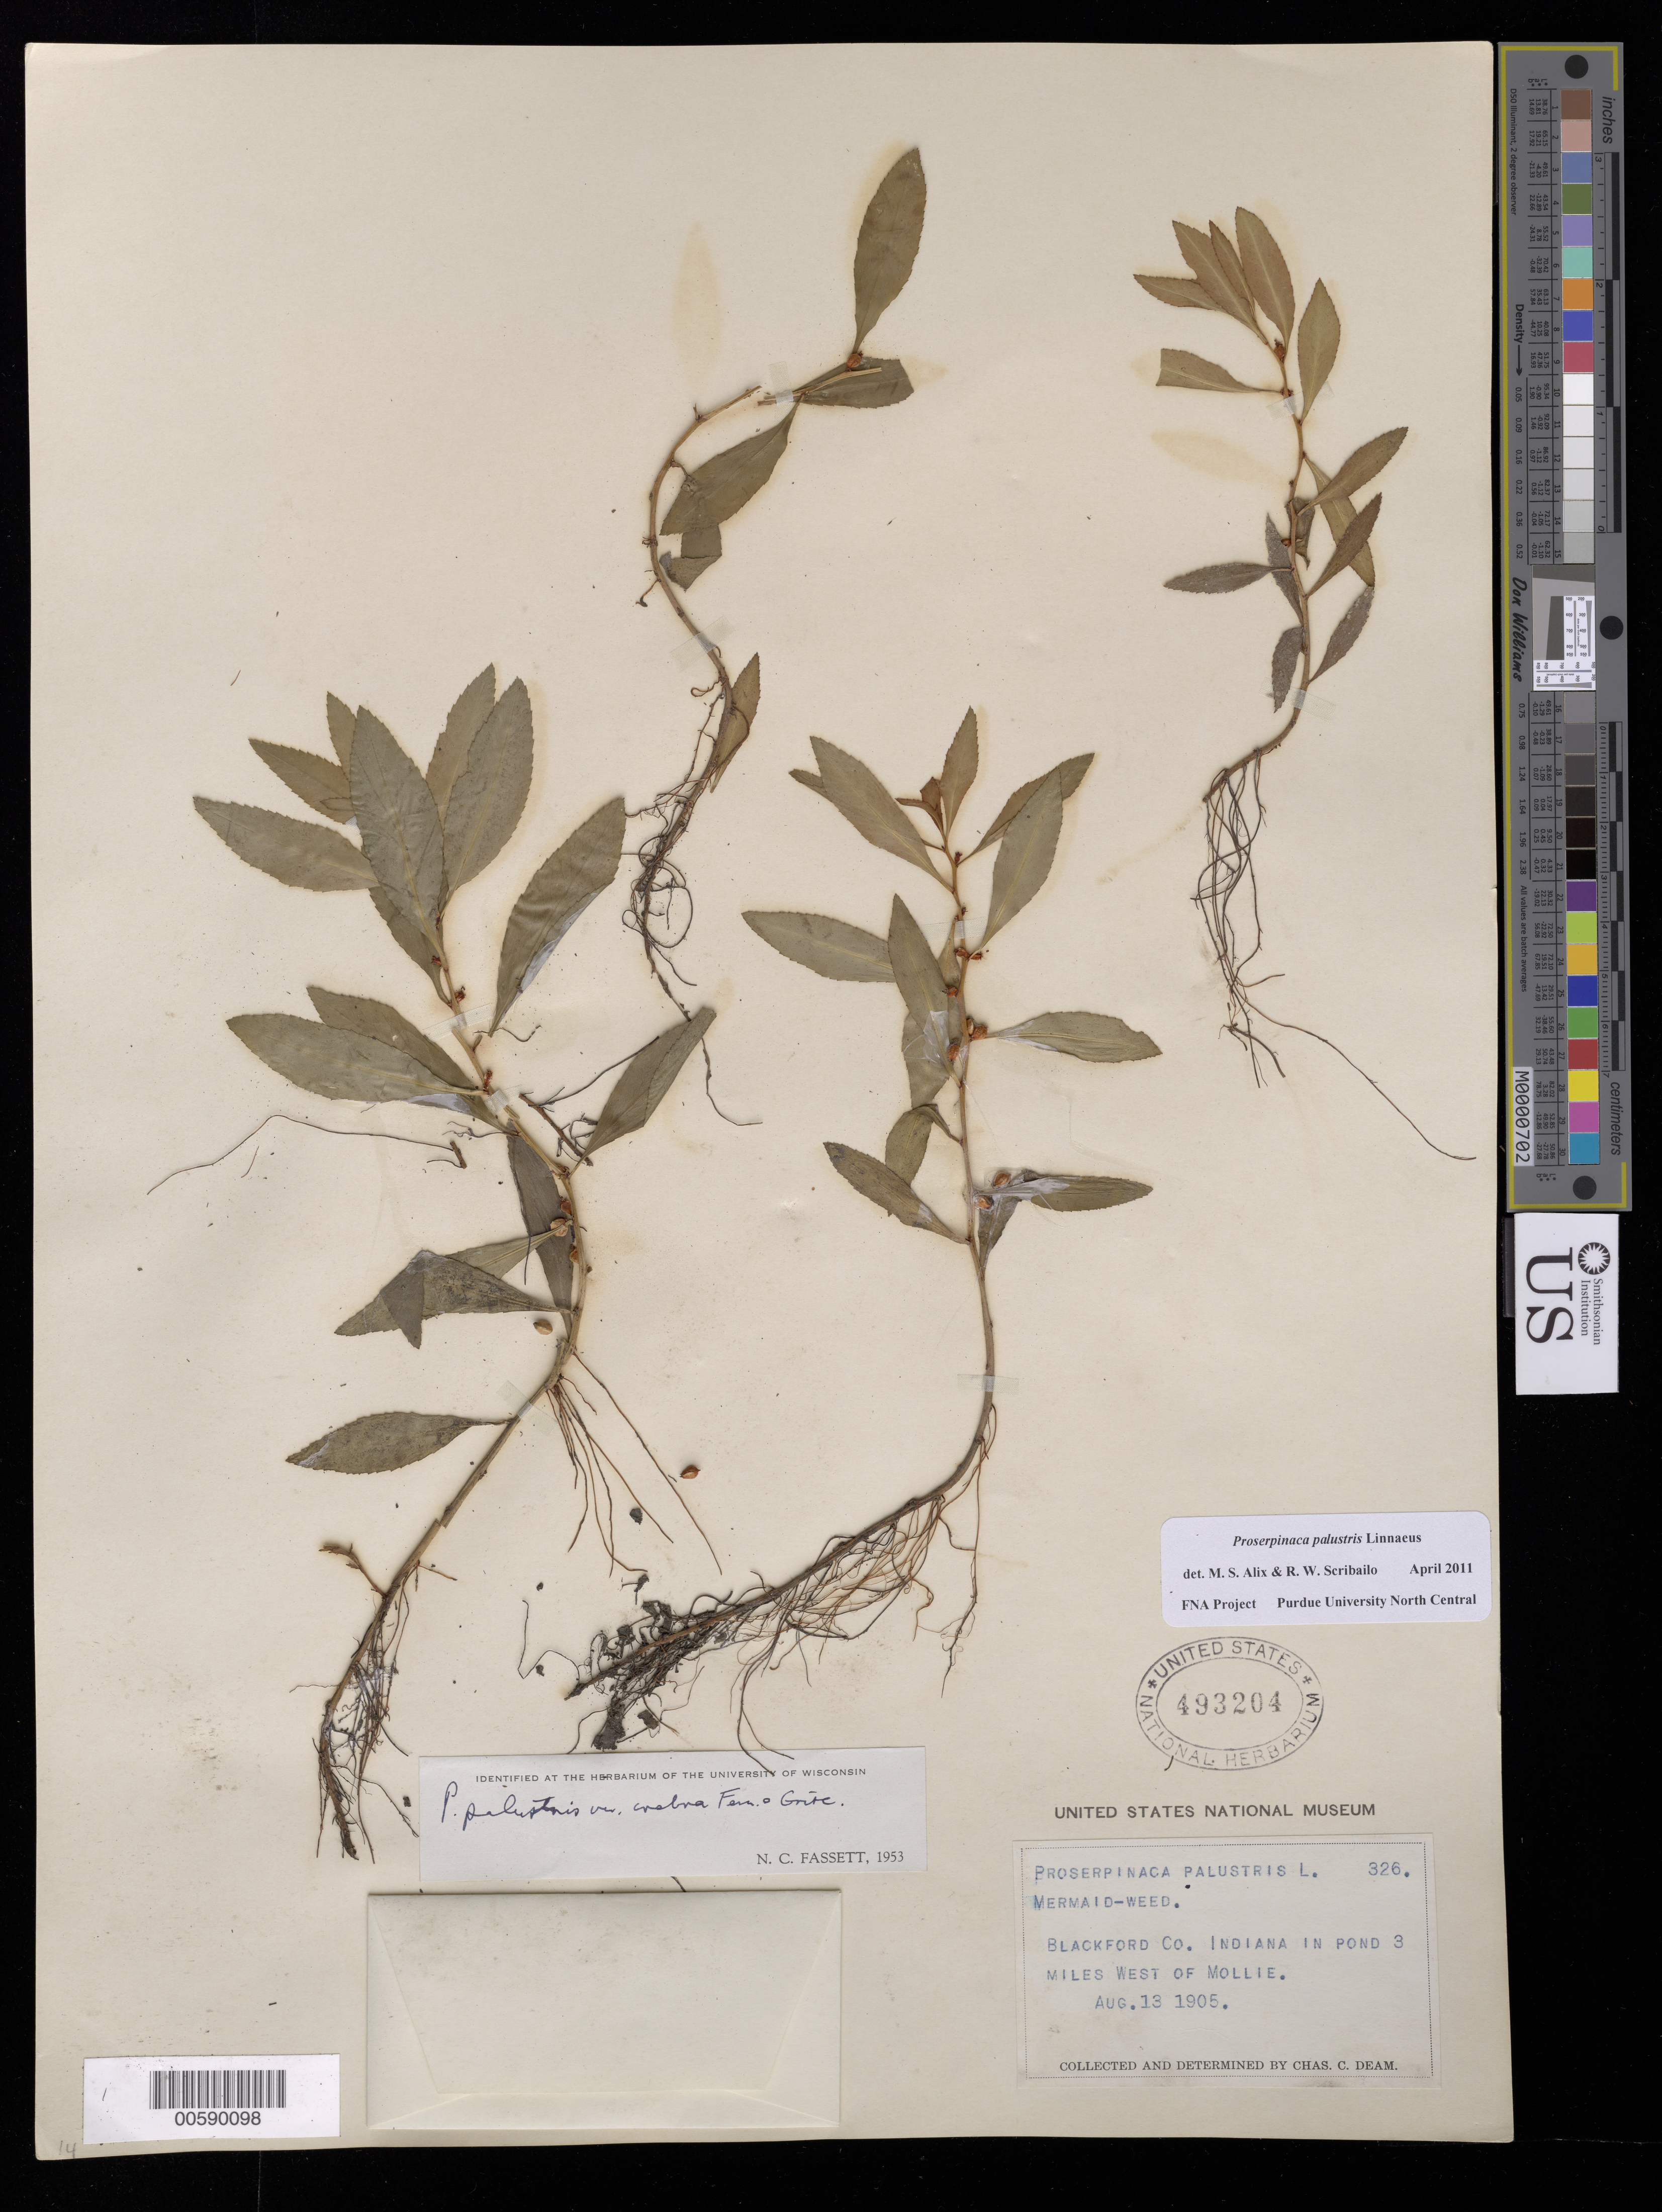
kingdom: Plantae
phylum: Tracheophyta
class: Magnoliopsida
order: Saxifragales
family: Haloragaceae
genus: Proserpinaca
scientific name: Proserpinaca palustris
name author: L.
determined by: Scribailo, R. W.; Alix, M. S.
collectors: C. C. Deam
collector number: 326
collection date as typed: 13 Aug 1905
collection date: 1905-08-13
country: United States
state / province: Indiana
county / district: Blackford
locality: W of Mollie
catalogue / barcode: US 493204